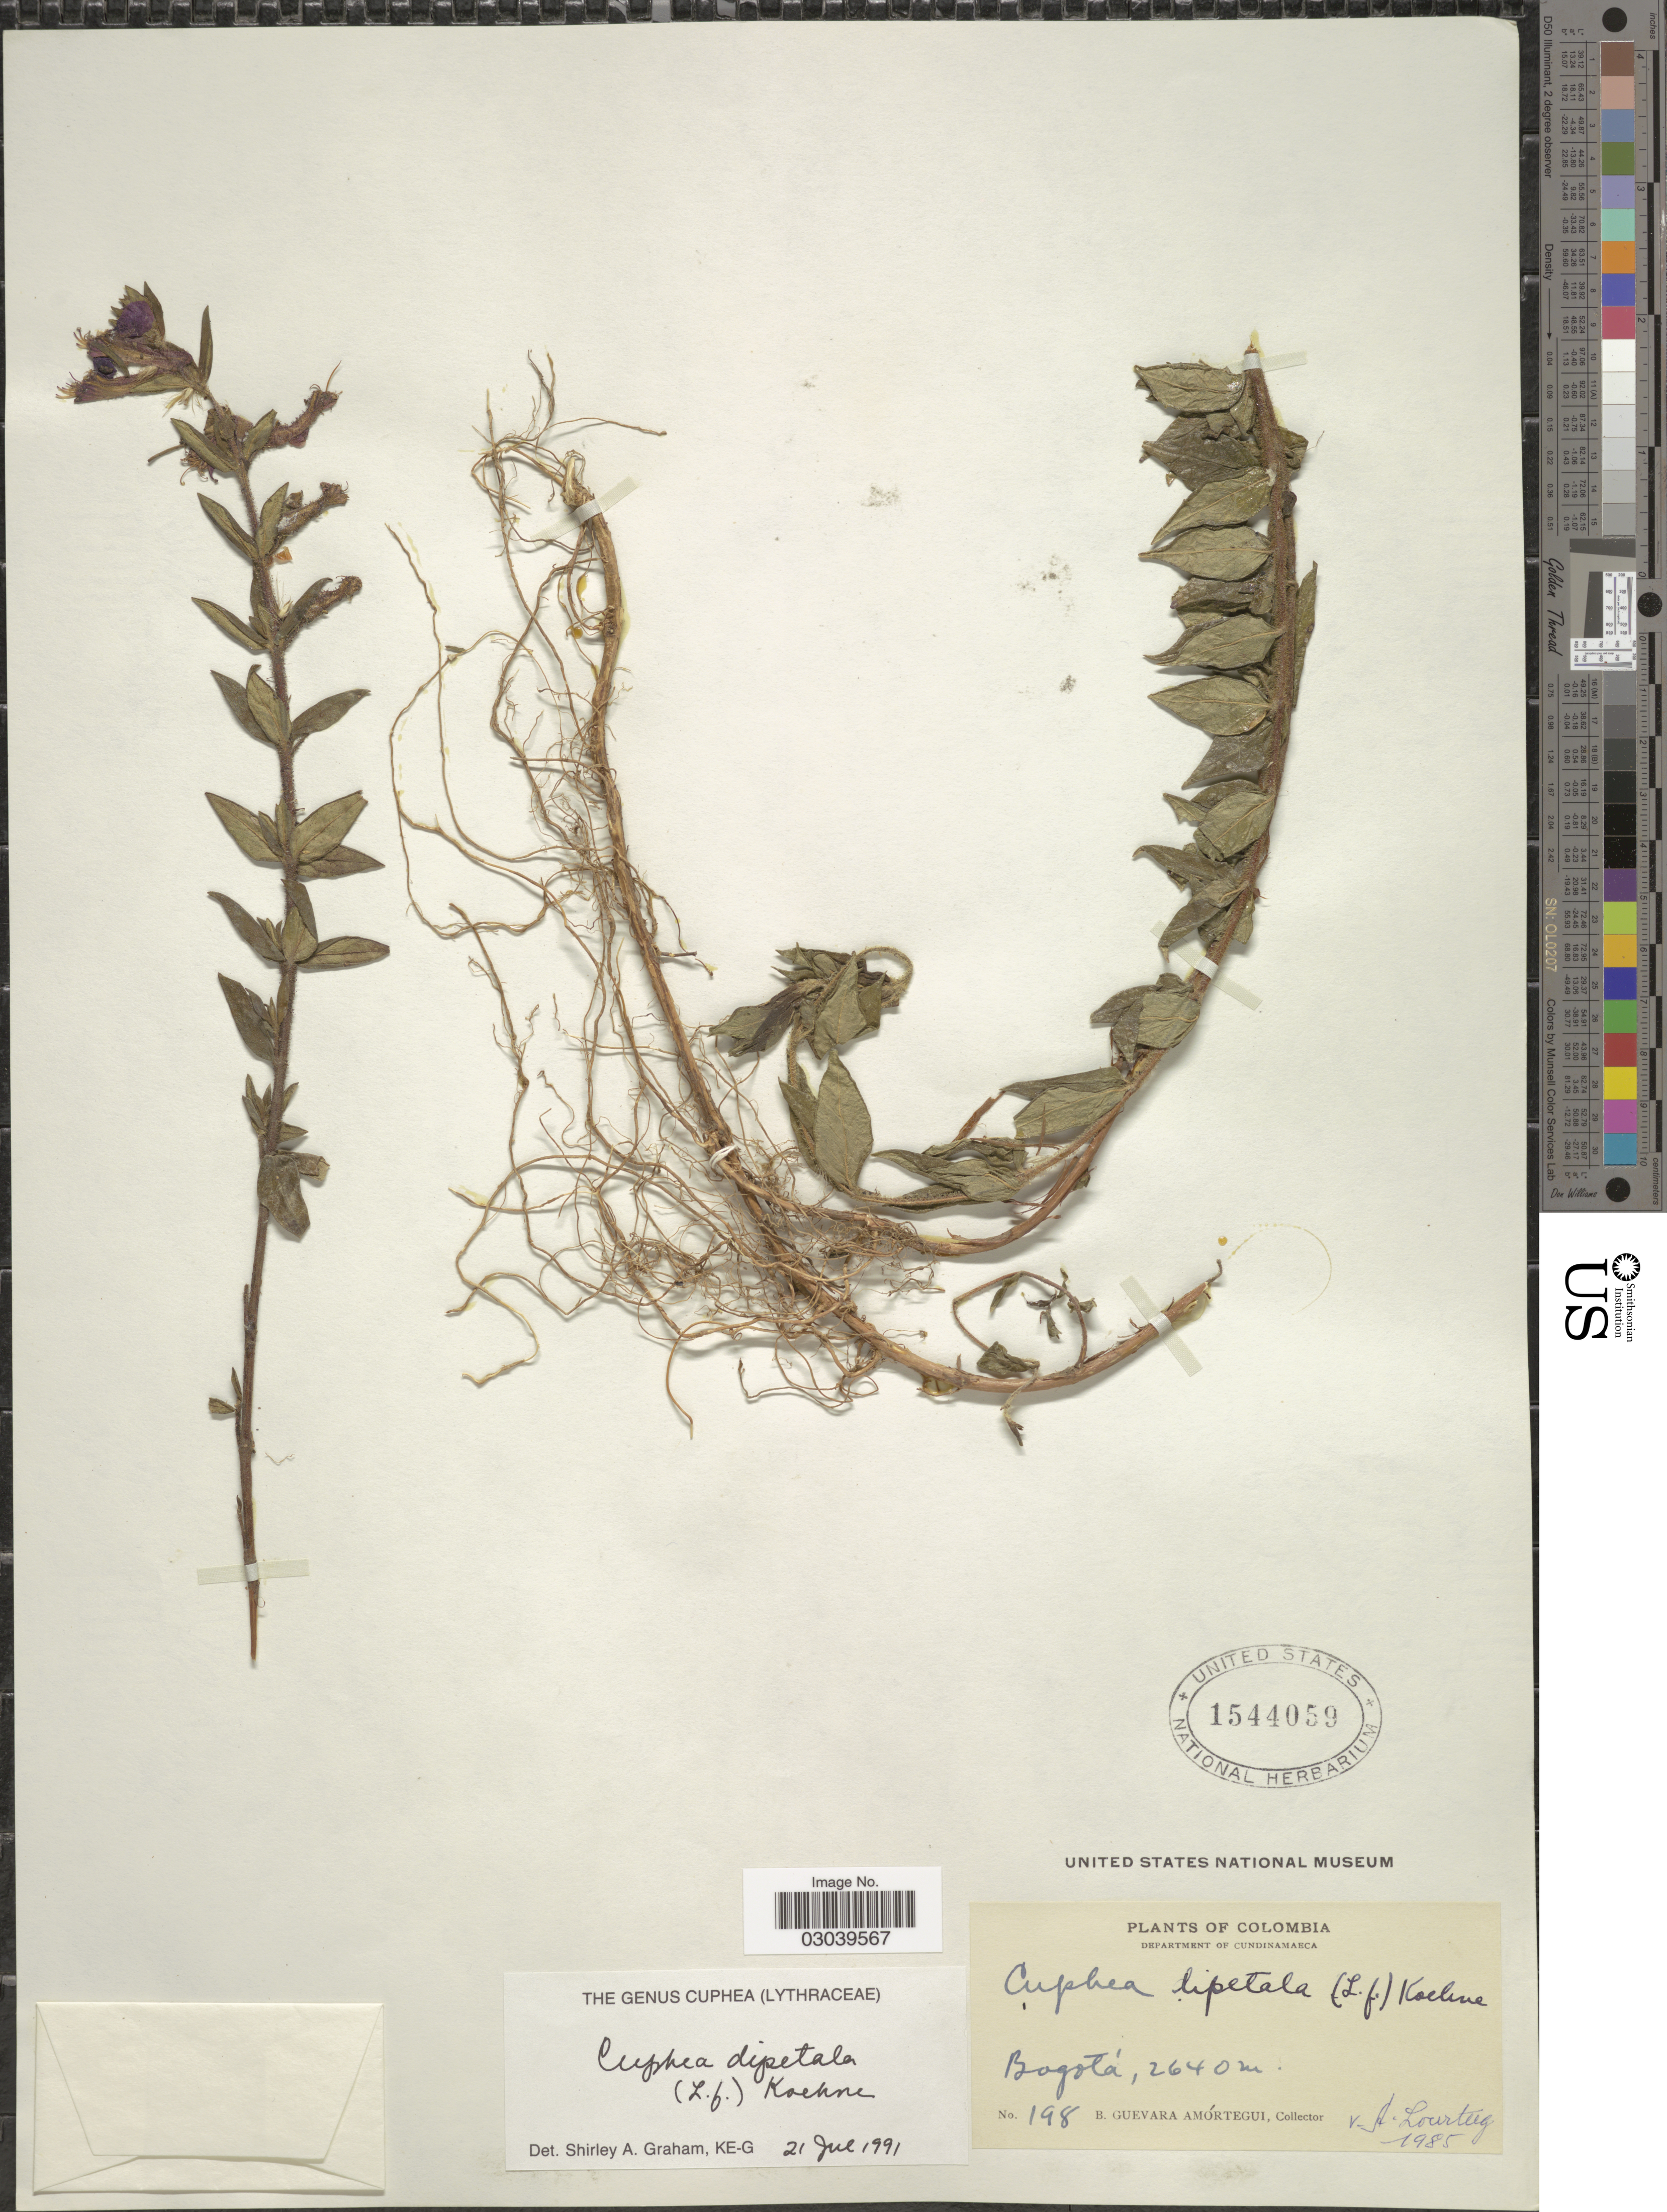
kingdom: Plantae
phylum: Tracheophyta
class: Magnoliopsida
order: Myrtales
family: Lythraceae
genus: Cuphea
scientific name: Cuphea dipetala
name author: (L. f.) Koehne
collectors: B. Guevara Amortegui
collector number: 198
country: Colombia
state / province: Cundinamarca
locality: Department of Cundinamarca. Bogotá.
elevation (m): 2640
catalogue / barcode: US 1544059